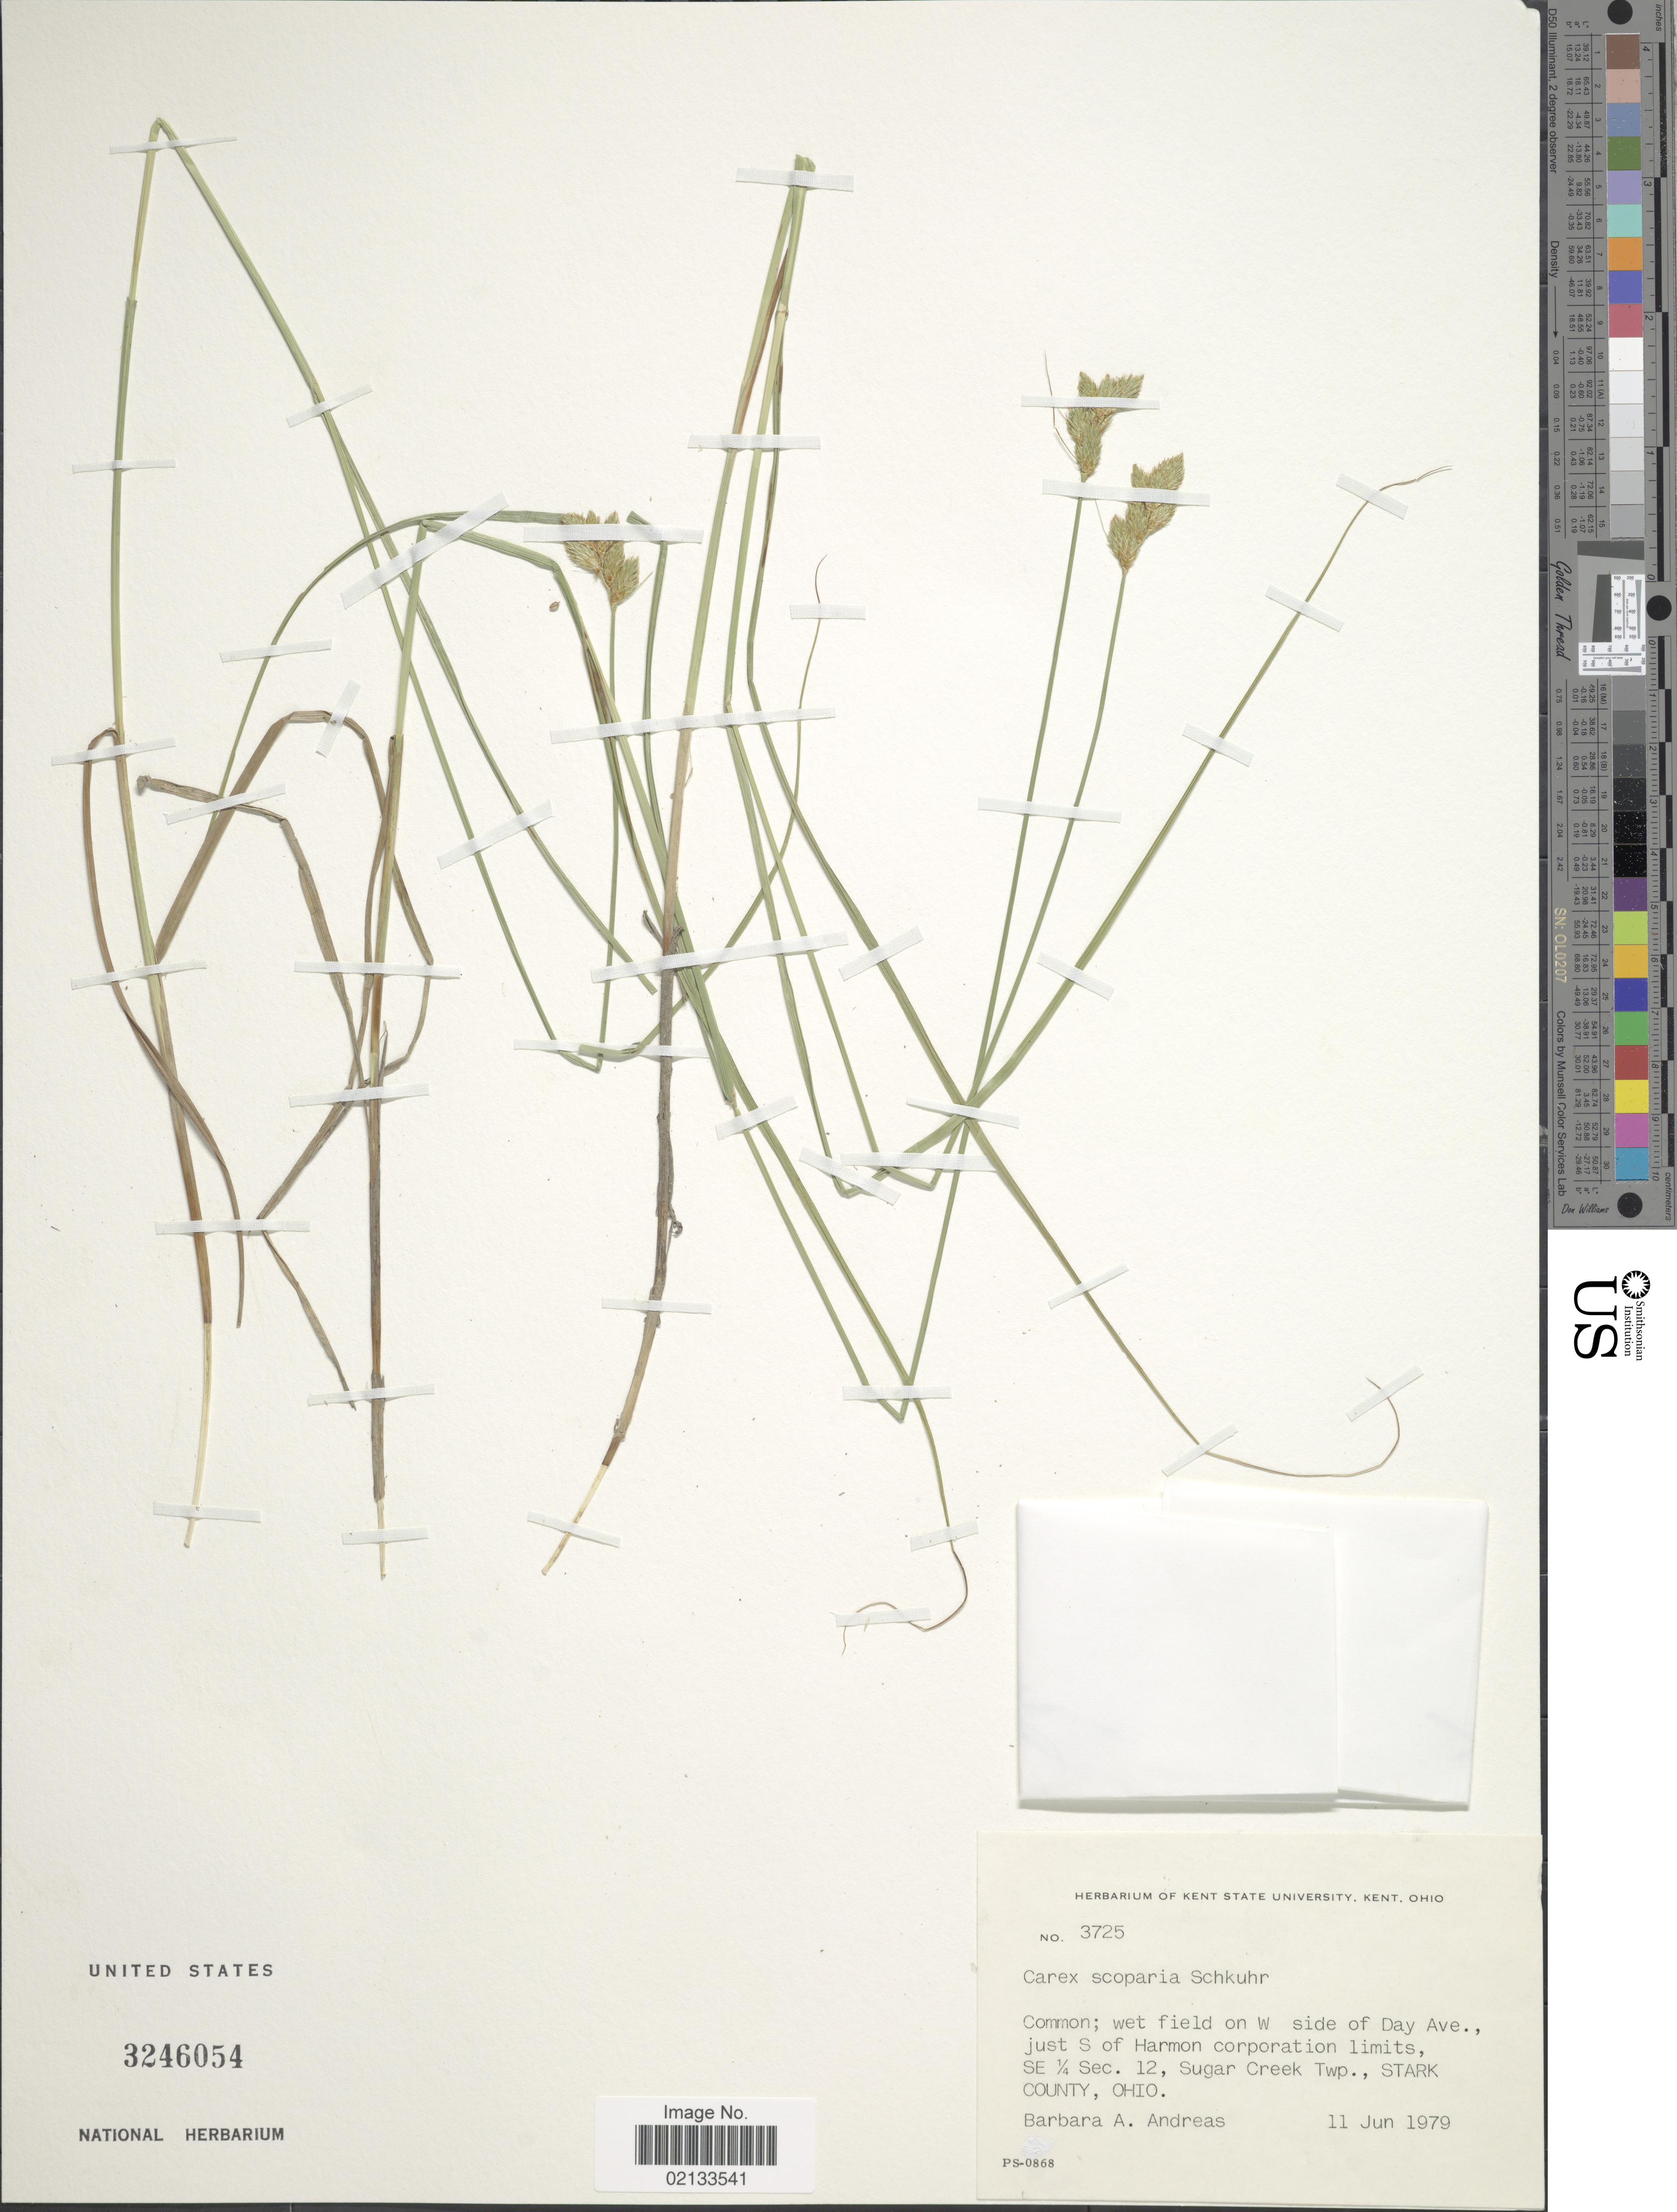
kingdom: Plantae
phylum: Tracheophyta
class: Liliopsida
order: Poales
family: Cyperaceae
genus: Carex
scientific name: Carex scoparia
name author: Schkuhr ex Willd.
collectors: B. A. Andreas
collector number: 3725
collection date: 1979-06-11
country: United States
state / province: Ohio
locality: Common; wet field on W side of Day Ave., just S of Harmon corporation limits, SE ¼ Sec. 12, Sugar Creek Twp., Stark County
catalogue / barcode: US 3246054